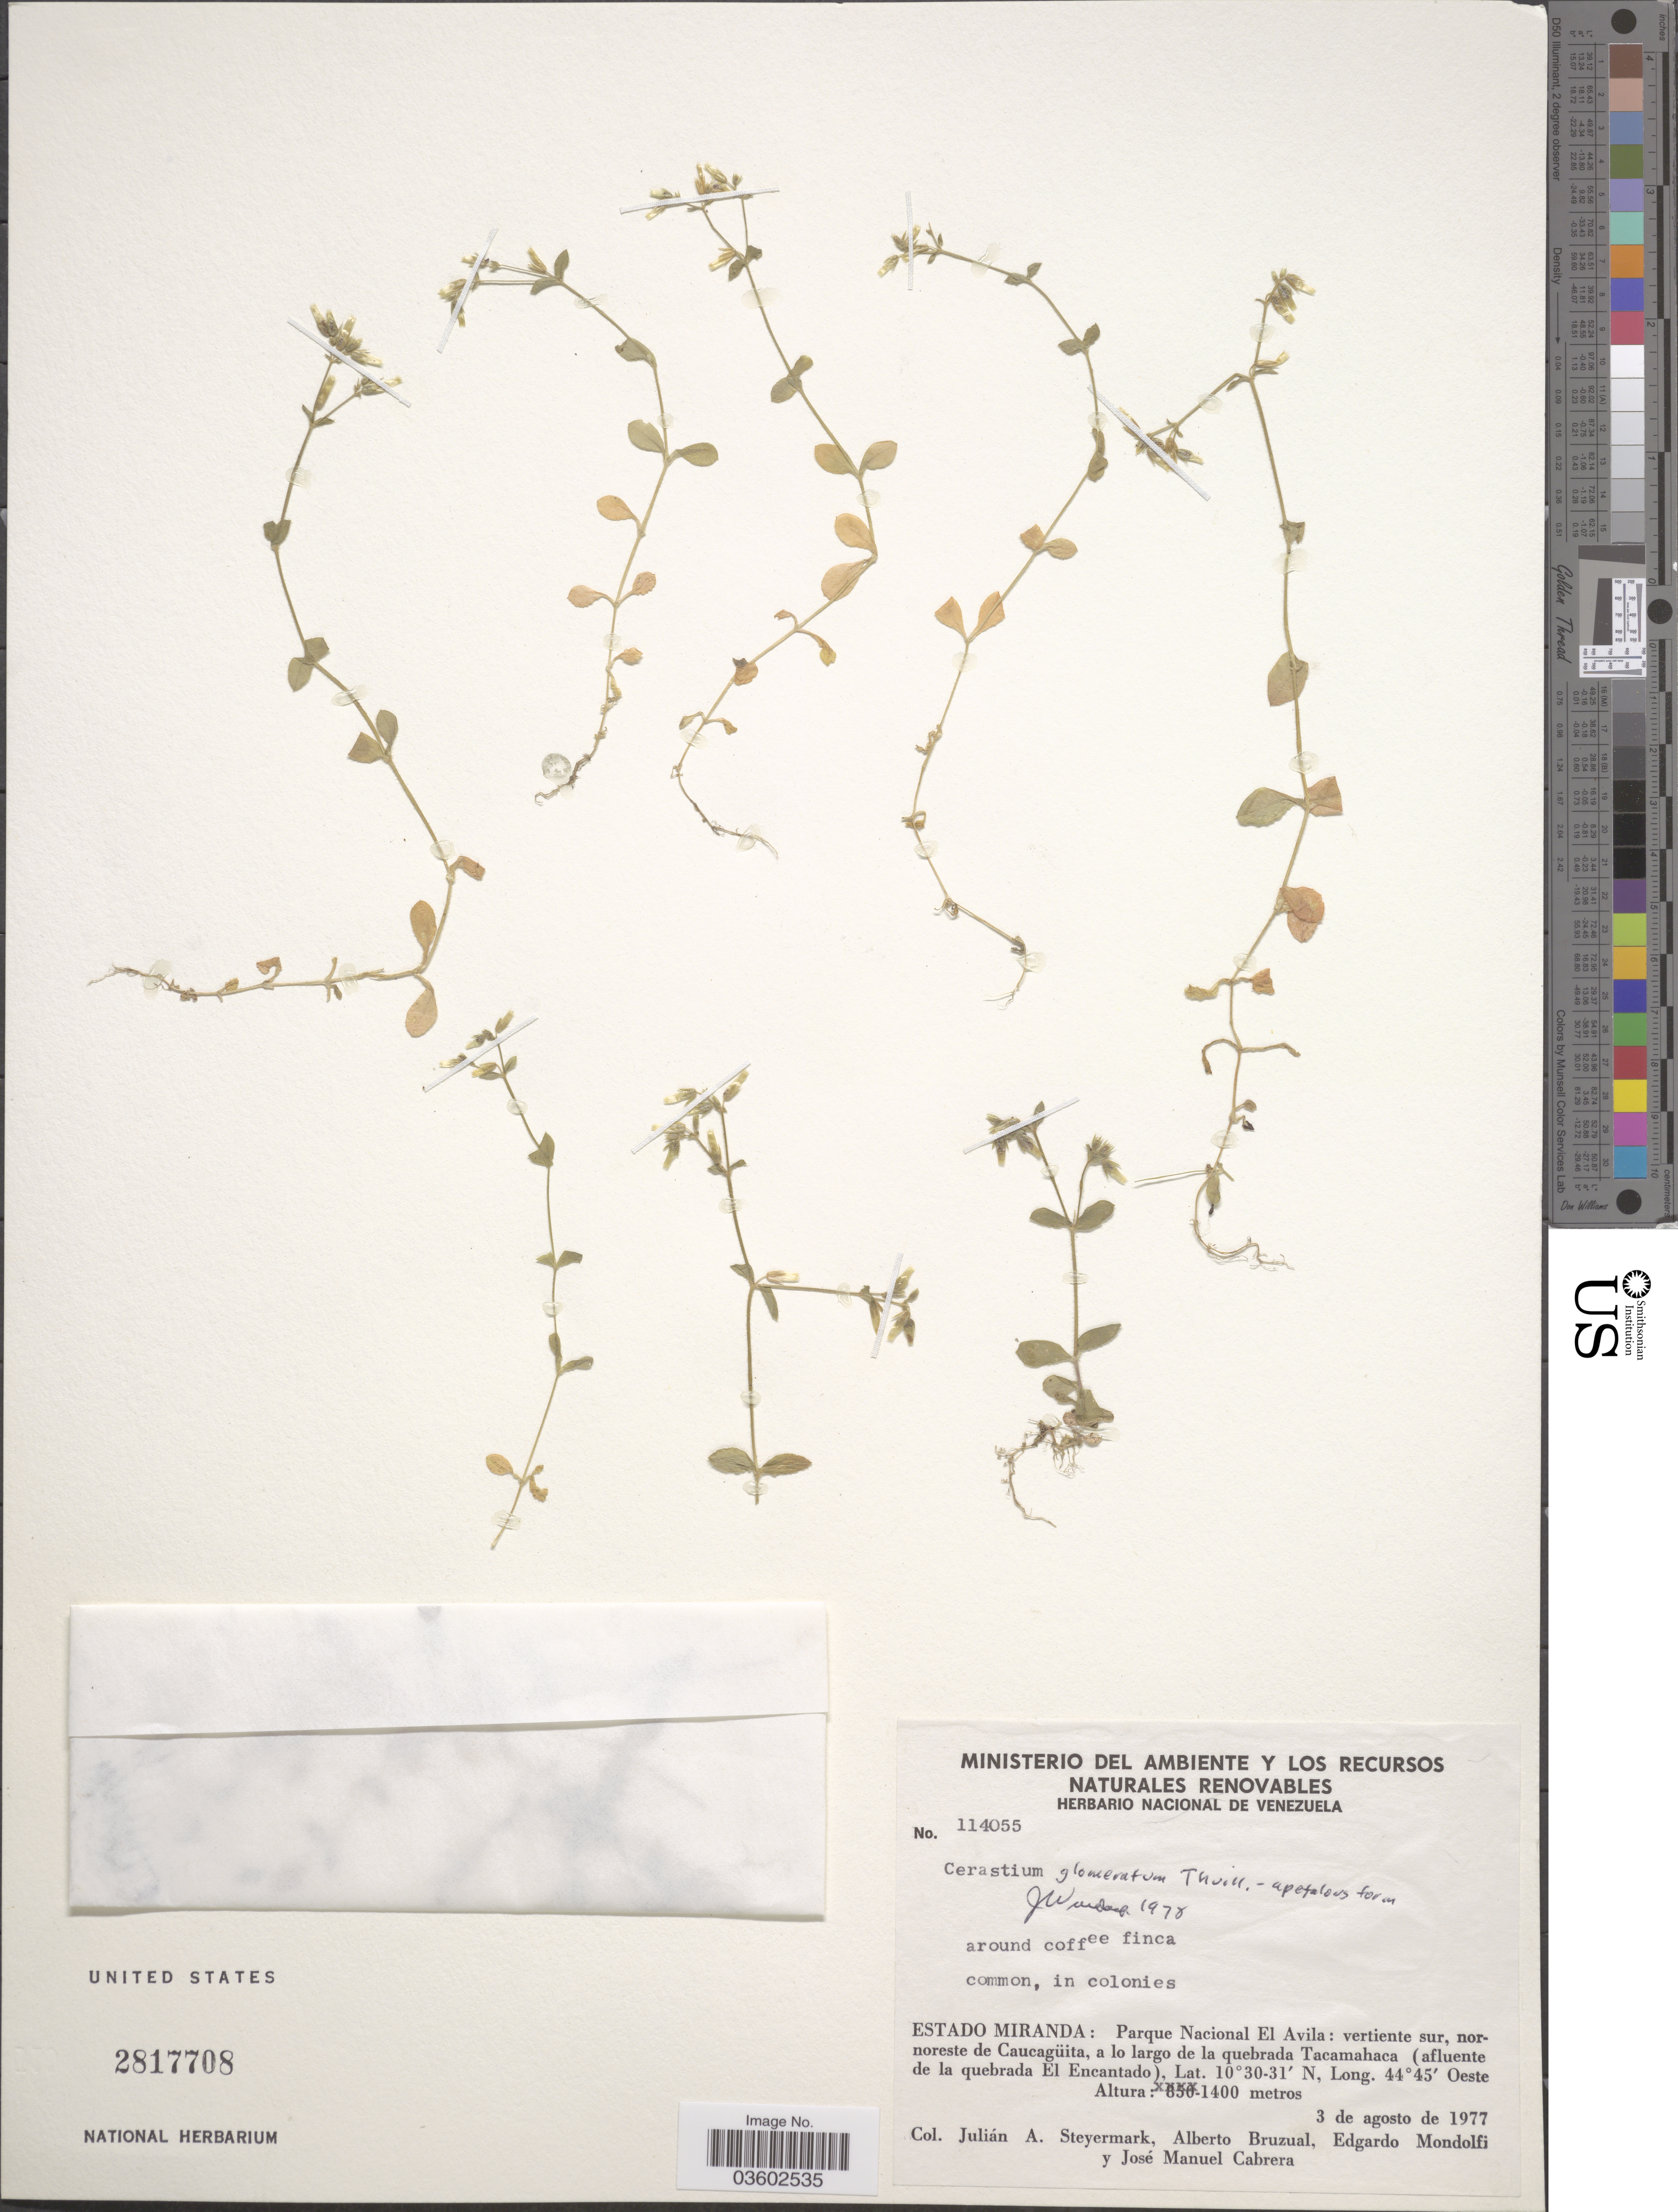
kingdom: Plantae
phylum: Tracheophyta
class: Magnoliopsida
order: Caryophyllales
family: Caryophyllaceae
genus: Cerastium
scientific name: Cerastium glomeratum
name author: Thuill.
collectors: J. Steyermark, A. Bruzual, E. Mondolfi & J. Cabrera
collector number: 114055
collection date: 1977-08-03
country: Venezuela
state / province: Miranda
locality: Parque Nacional El Avila: vertiente sur, nornoreste de Caucagüita, a lo largo de la quebrada Tacamahaca (afluente de la quebrada El Encantado).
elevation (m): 1400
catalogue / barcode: US 2817708